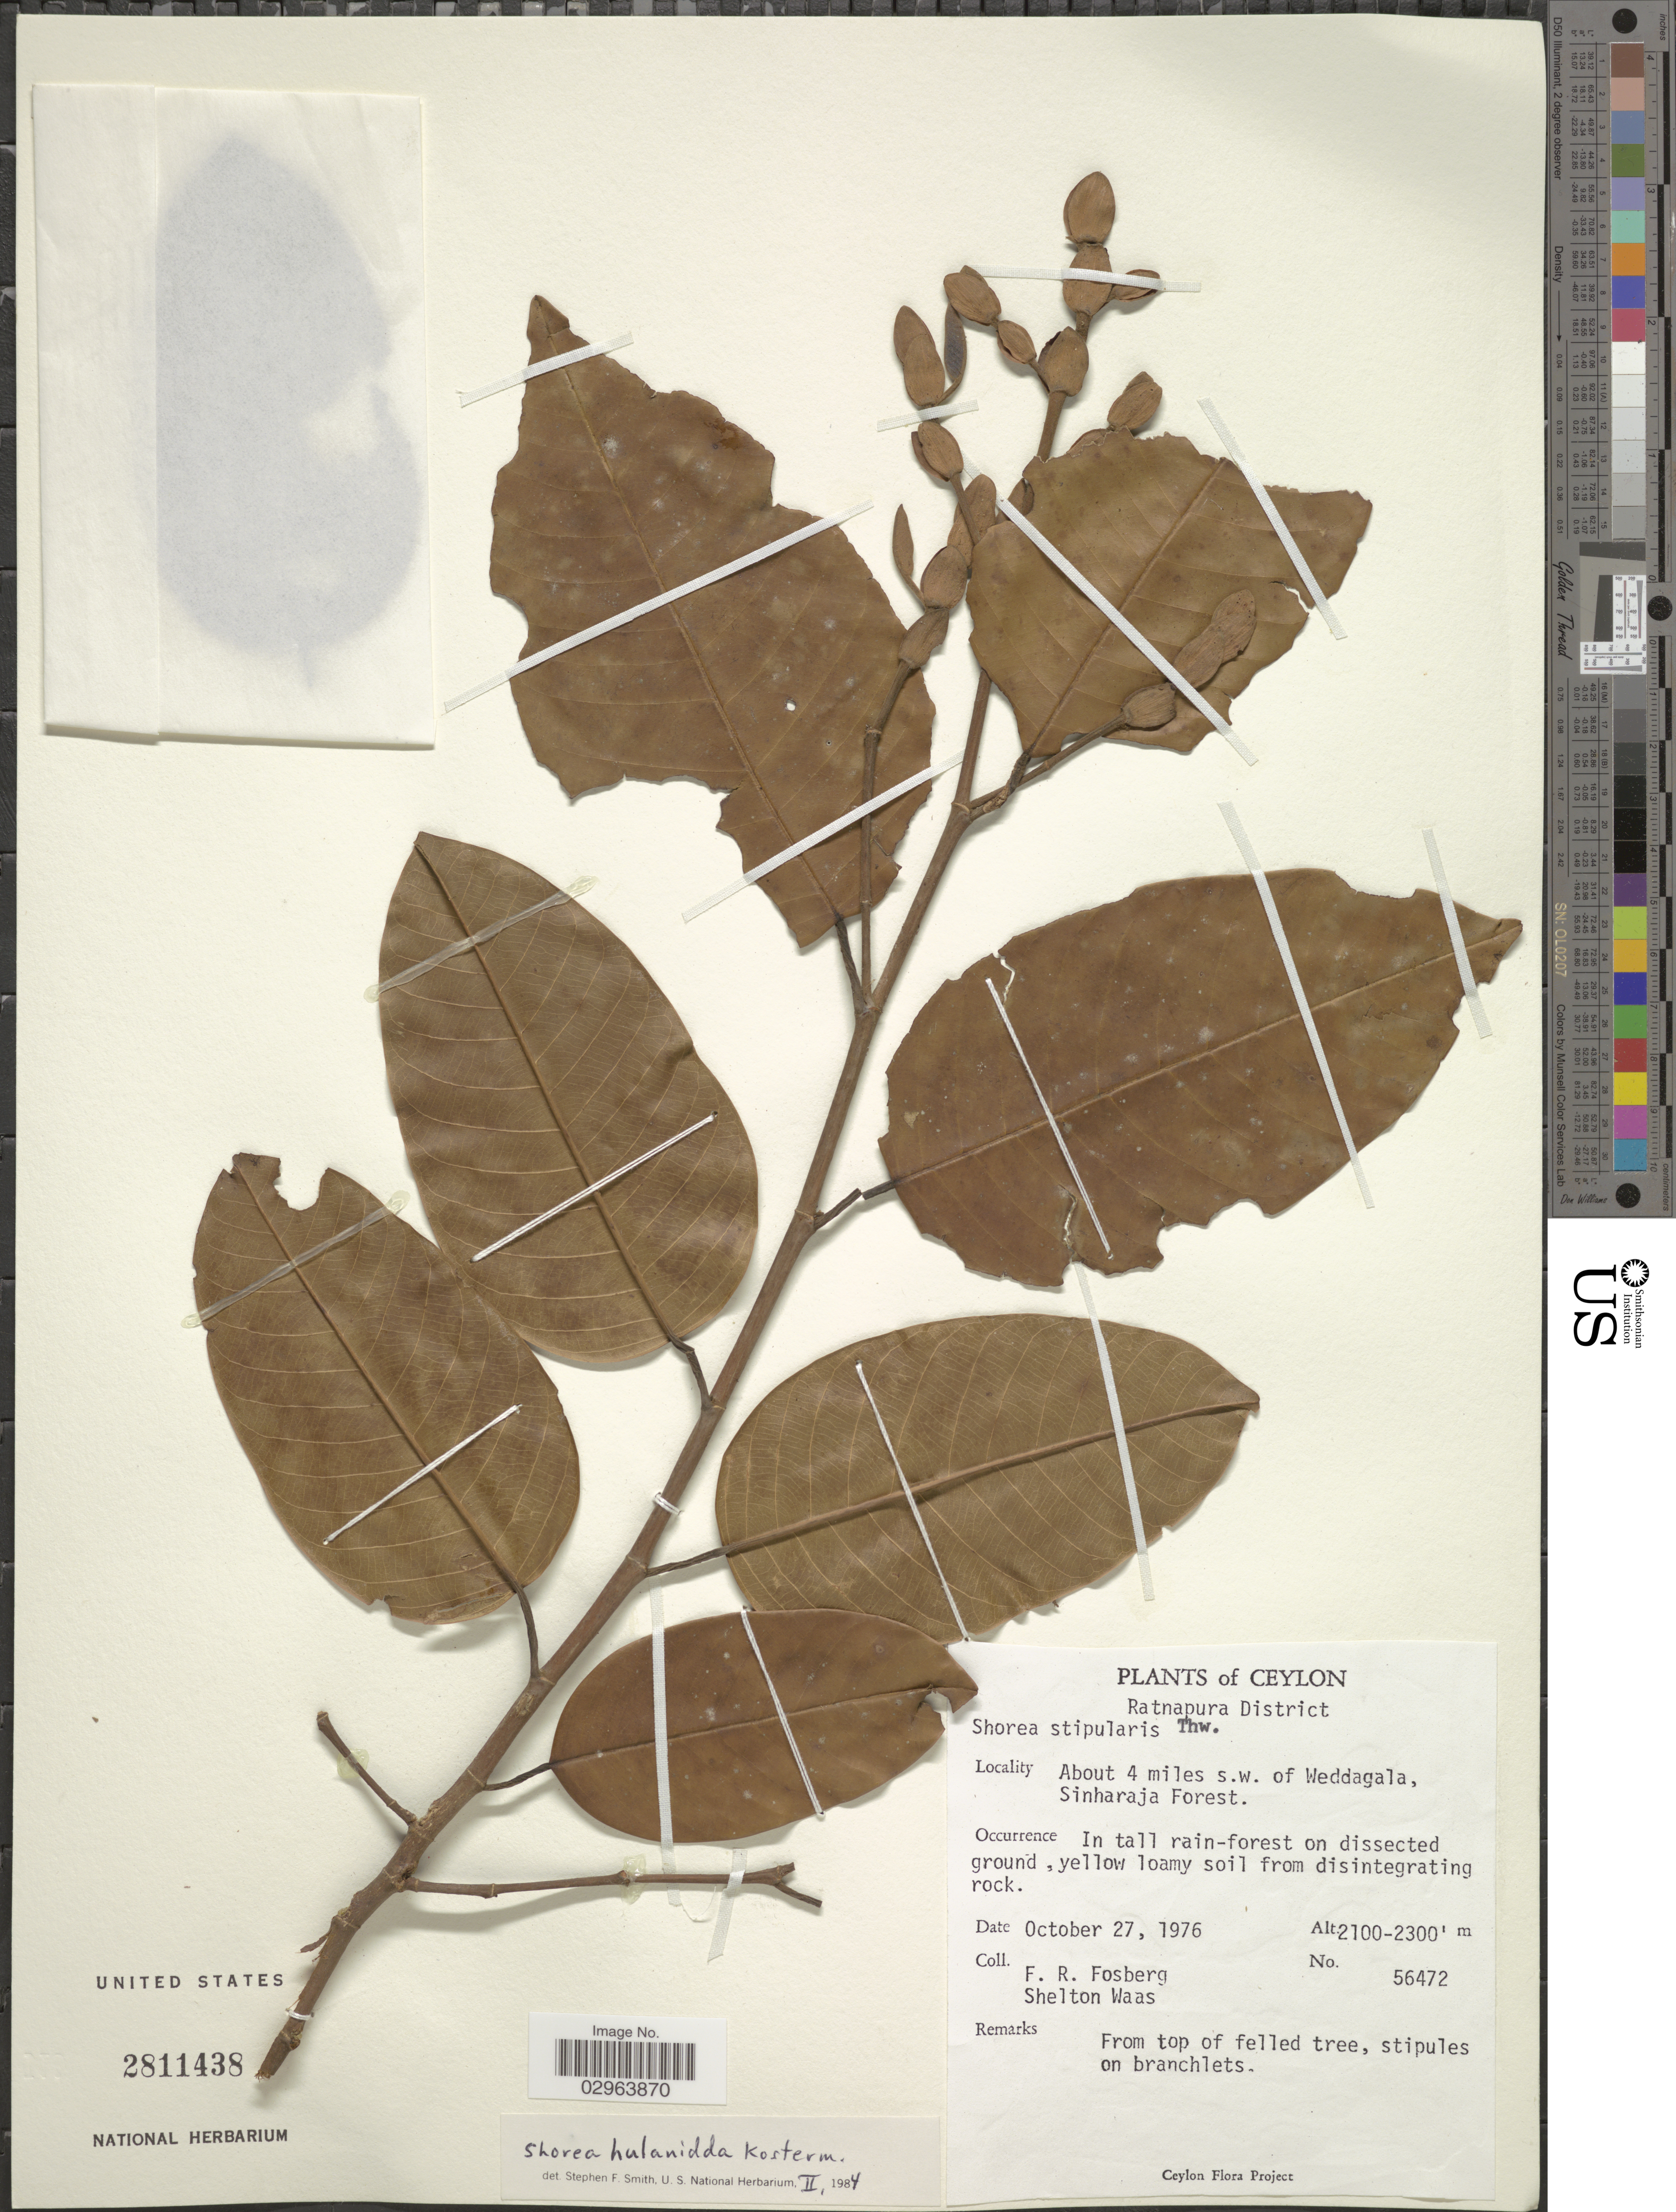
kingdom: Plantae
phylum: Tracheophyta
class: Magnoliopsida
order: Malvales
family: Dipterocarpaceae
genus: Anthoshorea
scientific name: Anthoshorea hulanidda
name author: (Kosterm.) P.S. Ashton & J. Heck.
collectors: F. R. Fosberg & S. Waas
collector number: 56472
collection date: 1976-10-27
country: Sri Lanka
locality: Ceylon, Ratnapura District, about 4 miles s.w. of Weddagala, Sinharaja Forest.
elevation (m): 2100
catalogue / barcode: US 2811438